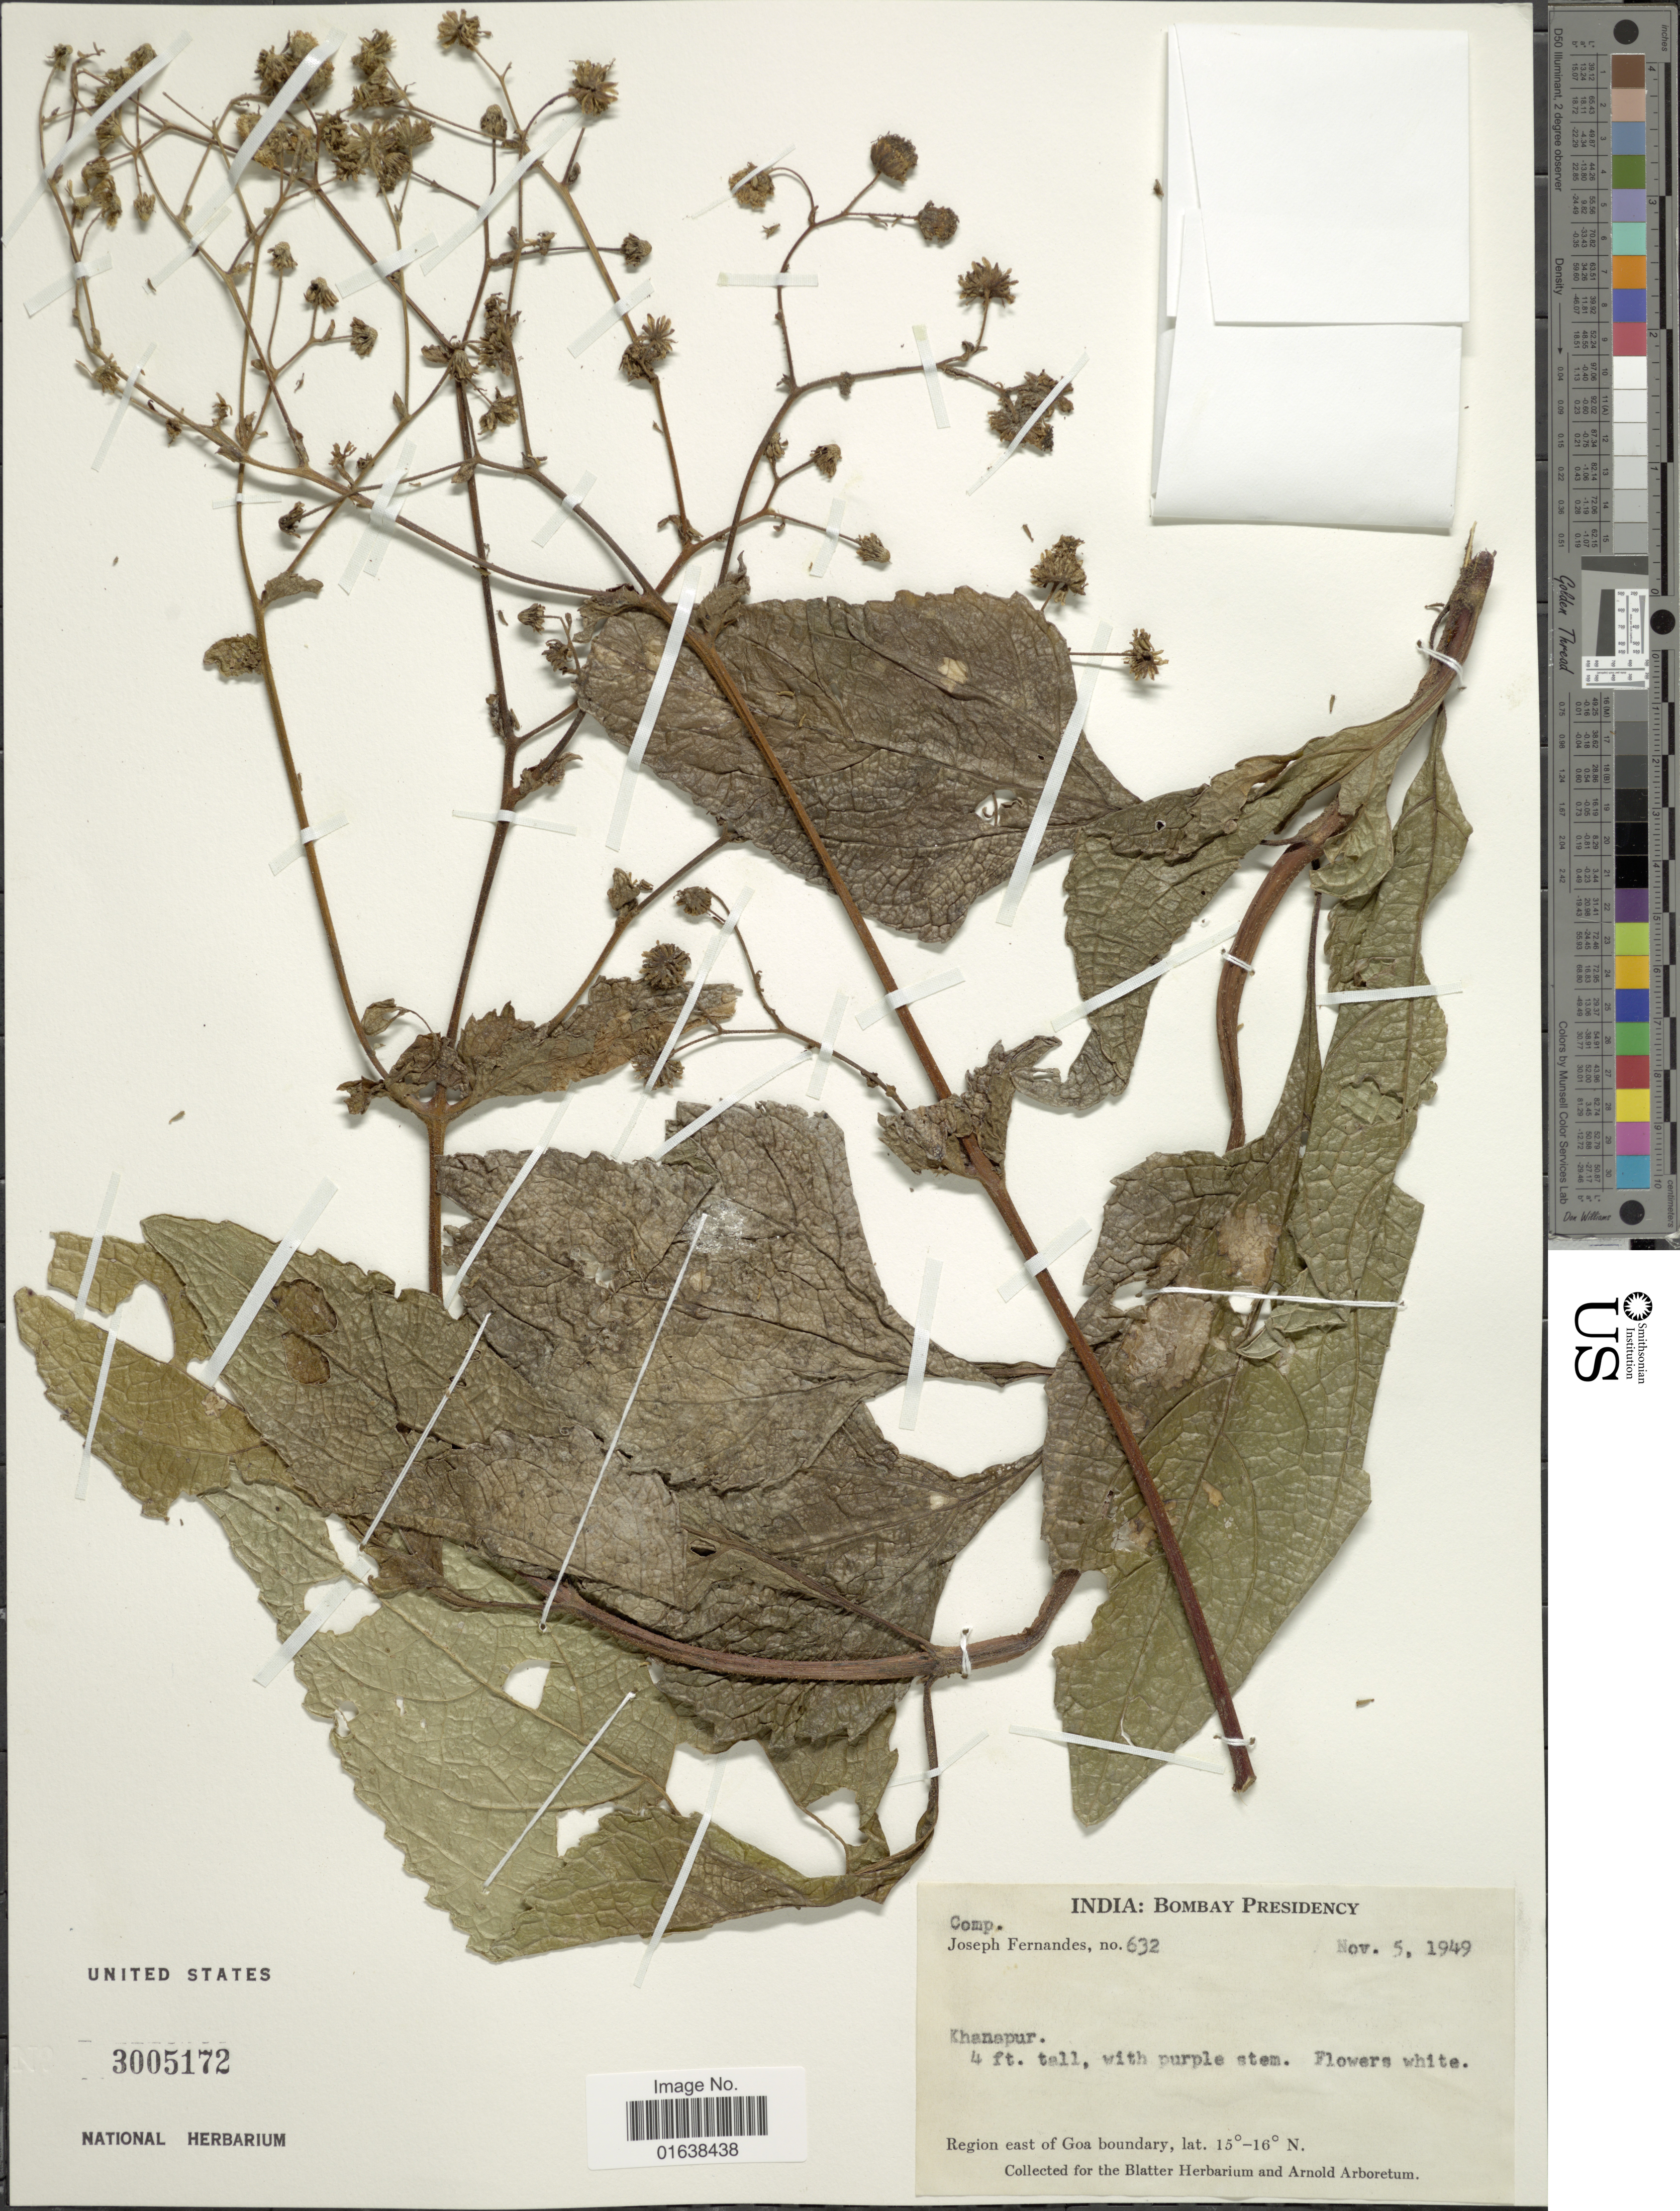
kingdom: Plantae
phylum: Tracheophyta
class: Magnoliopsida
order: Asterales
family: Asteraceae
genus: Adenostemma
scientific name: Adenostemma lavenia var. lavenia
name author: Kuntze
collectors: J. Fernandes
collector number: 632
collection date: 1949-11-05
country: India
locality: India. Bombay Presidency. Khanapur. Region east of Goa boundary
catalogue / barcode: US 3005172